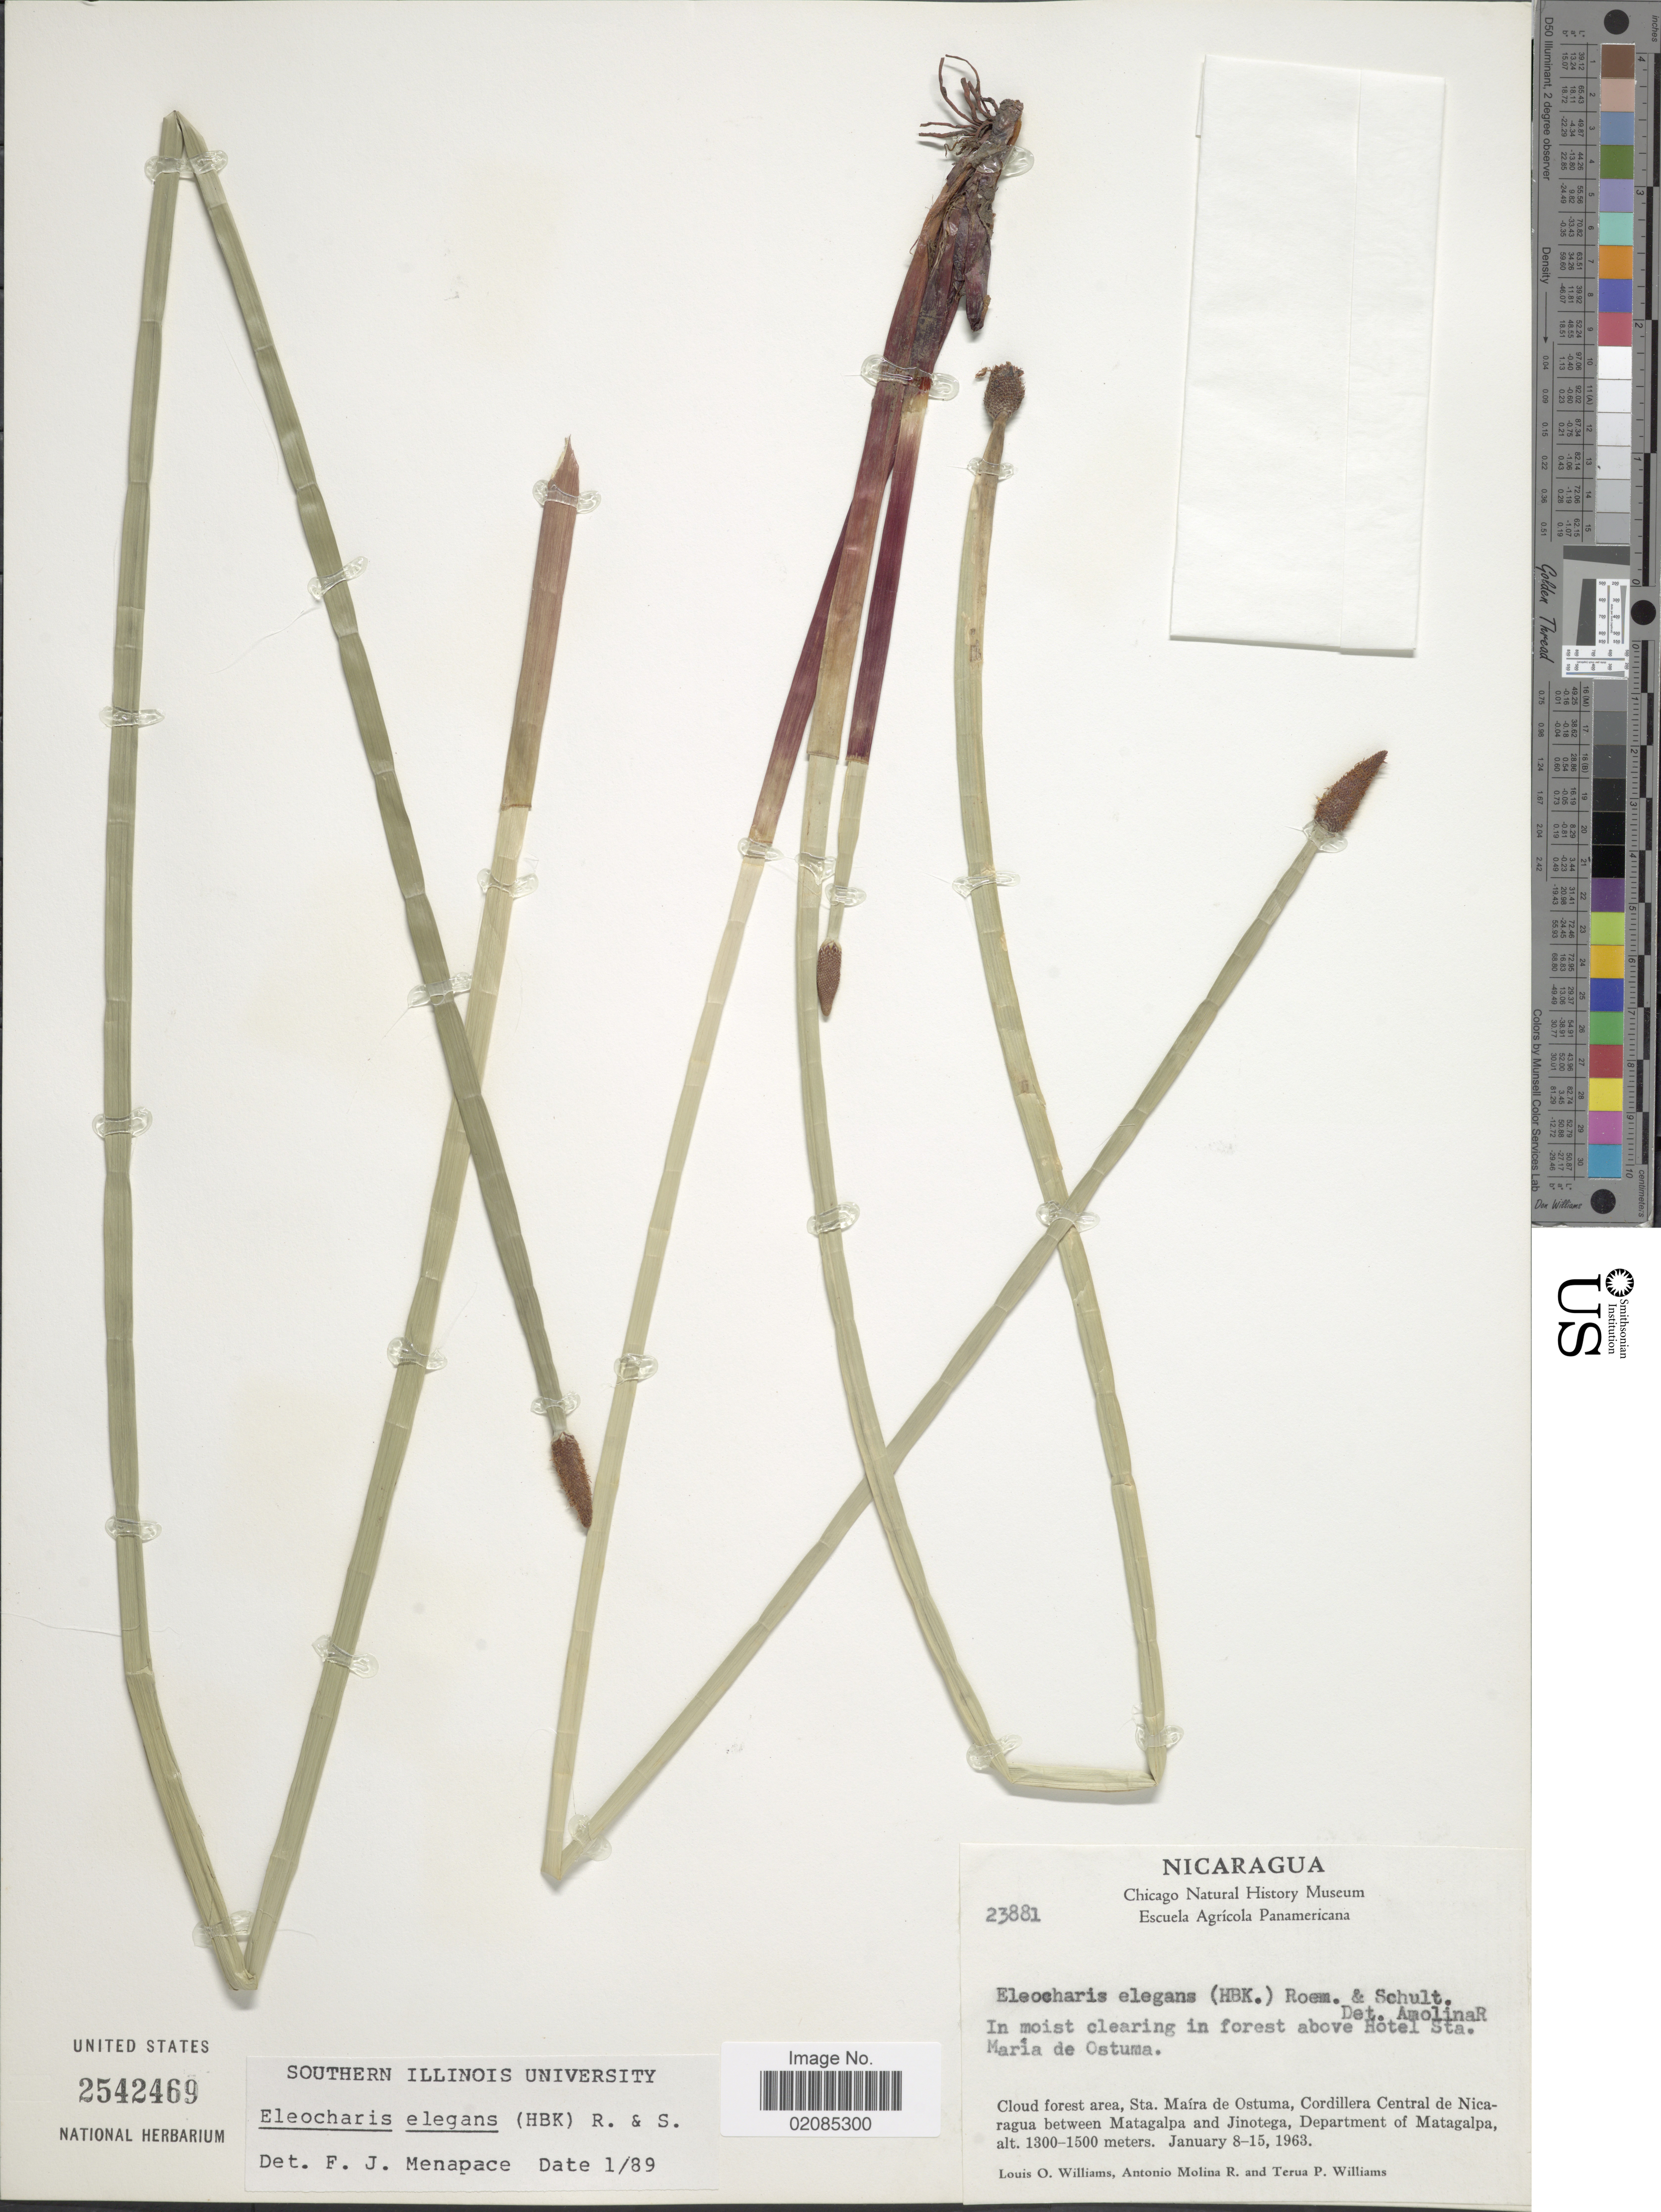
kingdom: Plantae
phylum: Tracheophyta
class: Liliopsida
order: Poales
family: Cyperaceae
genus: Eleocharis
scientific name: Eleocharis elegans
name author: (Kunth) Roem. & Schult.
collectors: L. O. Williams, A. Molina R. & T. P. Williams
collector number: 23881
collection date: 1963-01-08/1963-01-15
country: Nicaragua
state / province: Matagalpa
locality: Cloud forest area, Sta. Maria de Ostuma, Cordillera Central de Nicaragua between Matagalpa and Jinotega, Department of Matagalpa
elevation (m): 1300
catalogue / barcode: US 2542469